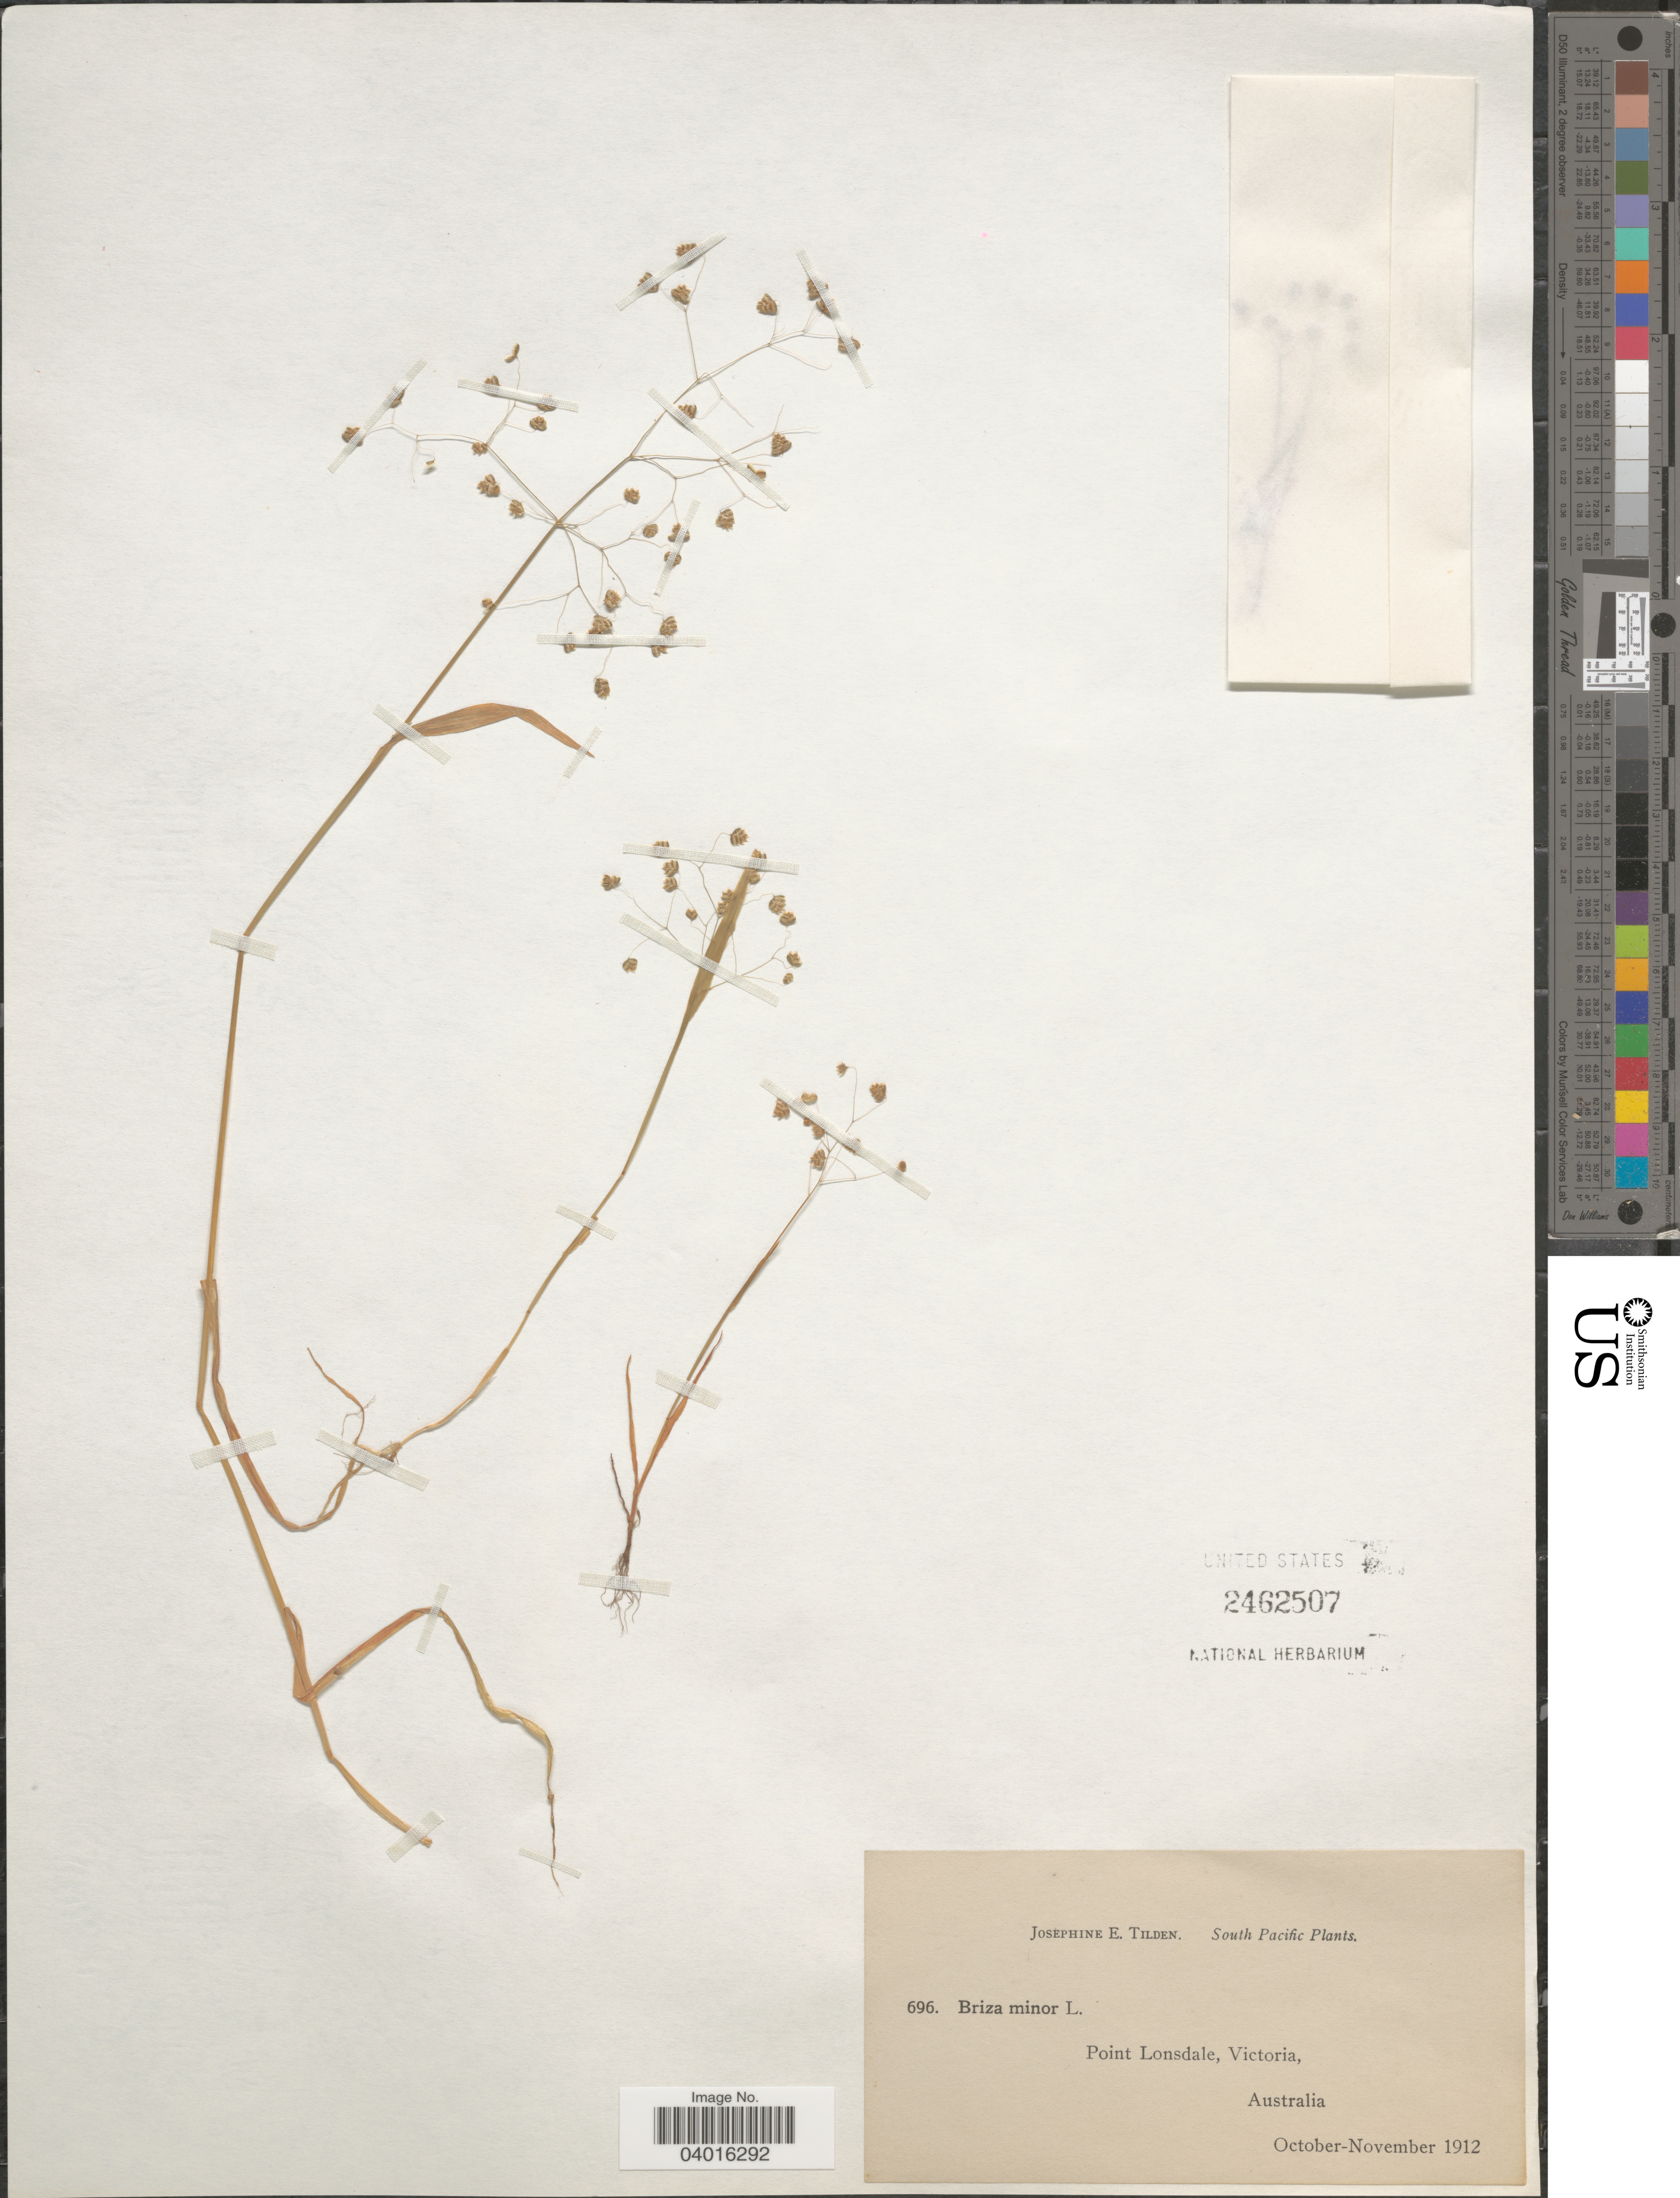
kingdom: Plantae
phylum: Tracheophyta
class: Liliopsida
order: Poales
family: Poaceae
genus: Briza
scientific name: Briza minor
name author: L.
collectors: J. E. Tilden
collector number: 696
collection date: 1912-10/1912-11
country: Australia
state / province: Victoria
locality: South Pacific. Point Lonsdale, Victoria.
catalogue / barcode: US 2462507